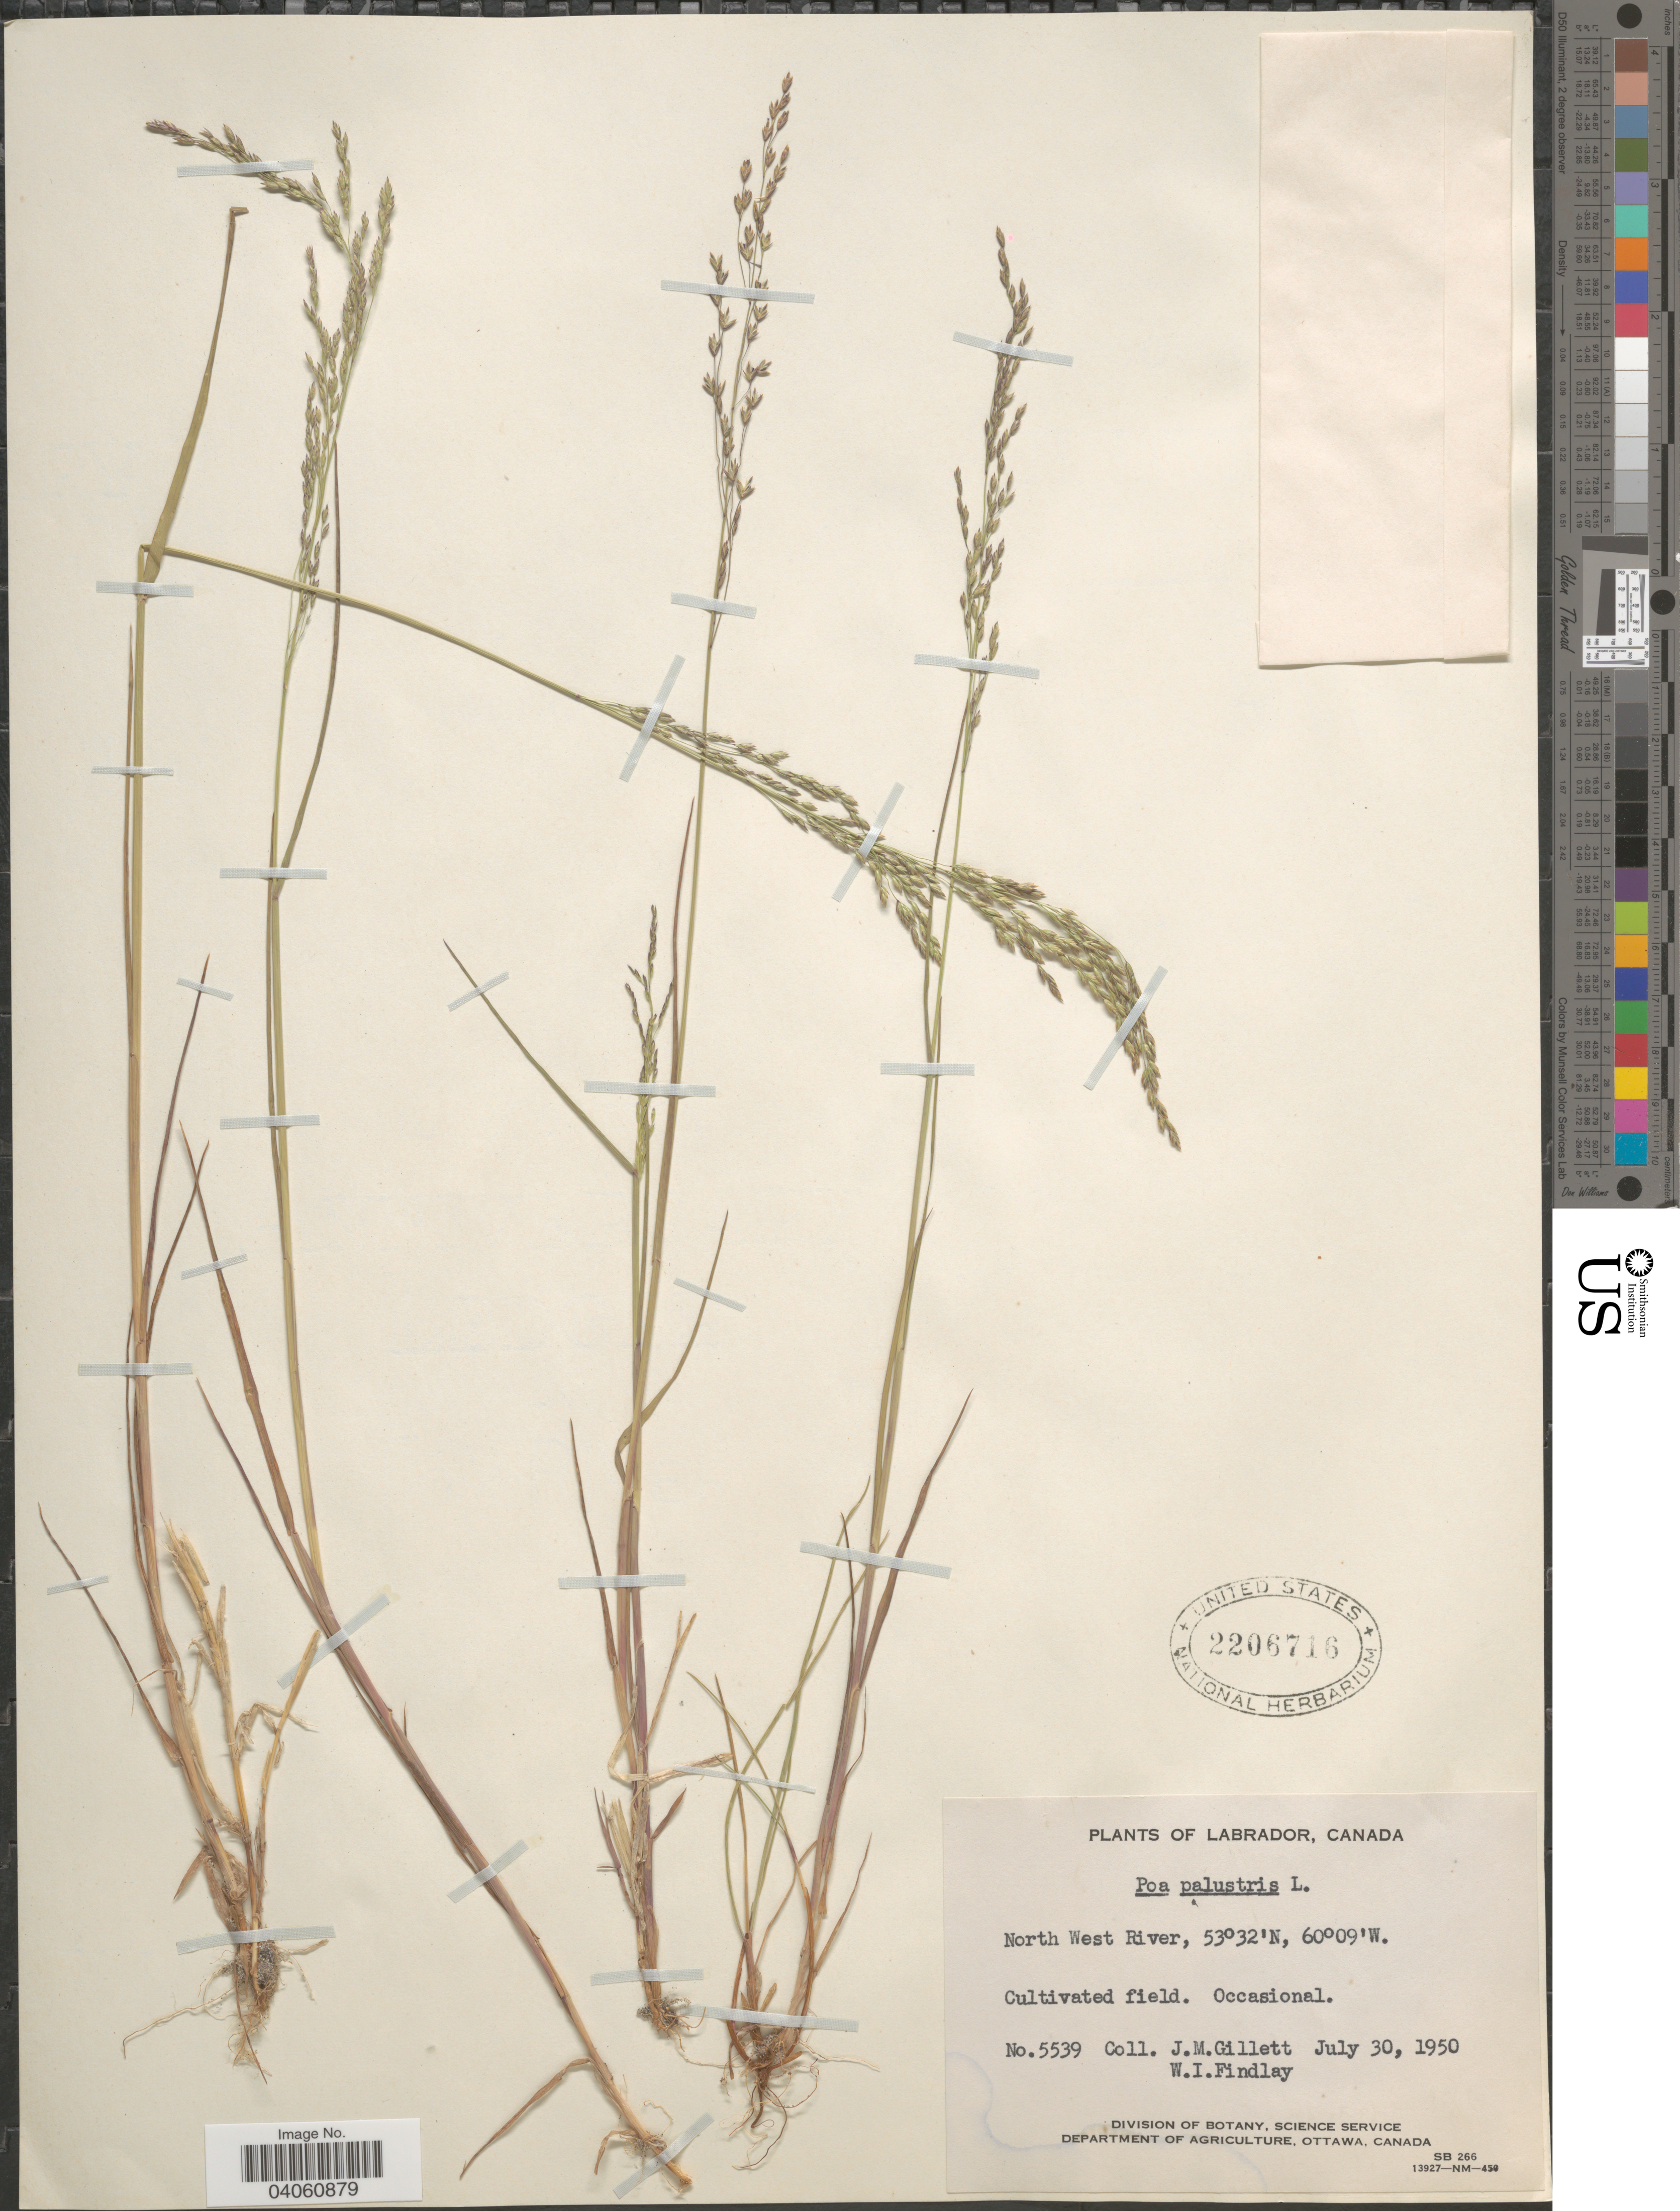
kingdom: Plantae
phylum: Tracheophyta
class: Liliopsida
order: Poales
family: Poaceae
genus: Poa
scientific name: Poa palustris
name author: L.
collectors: J. M. Gillett & W. Findlay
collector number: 5539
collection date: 1950-07-30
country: Canada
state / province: Newfoundland and Labrador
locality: Labrador. North West River.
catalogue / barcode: US 2206716